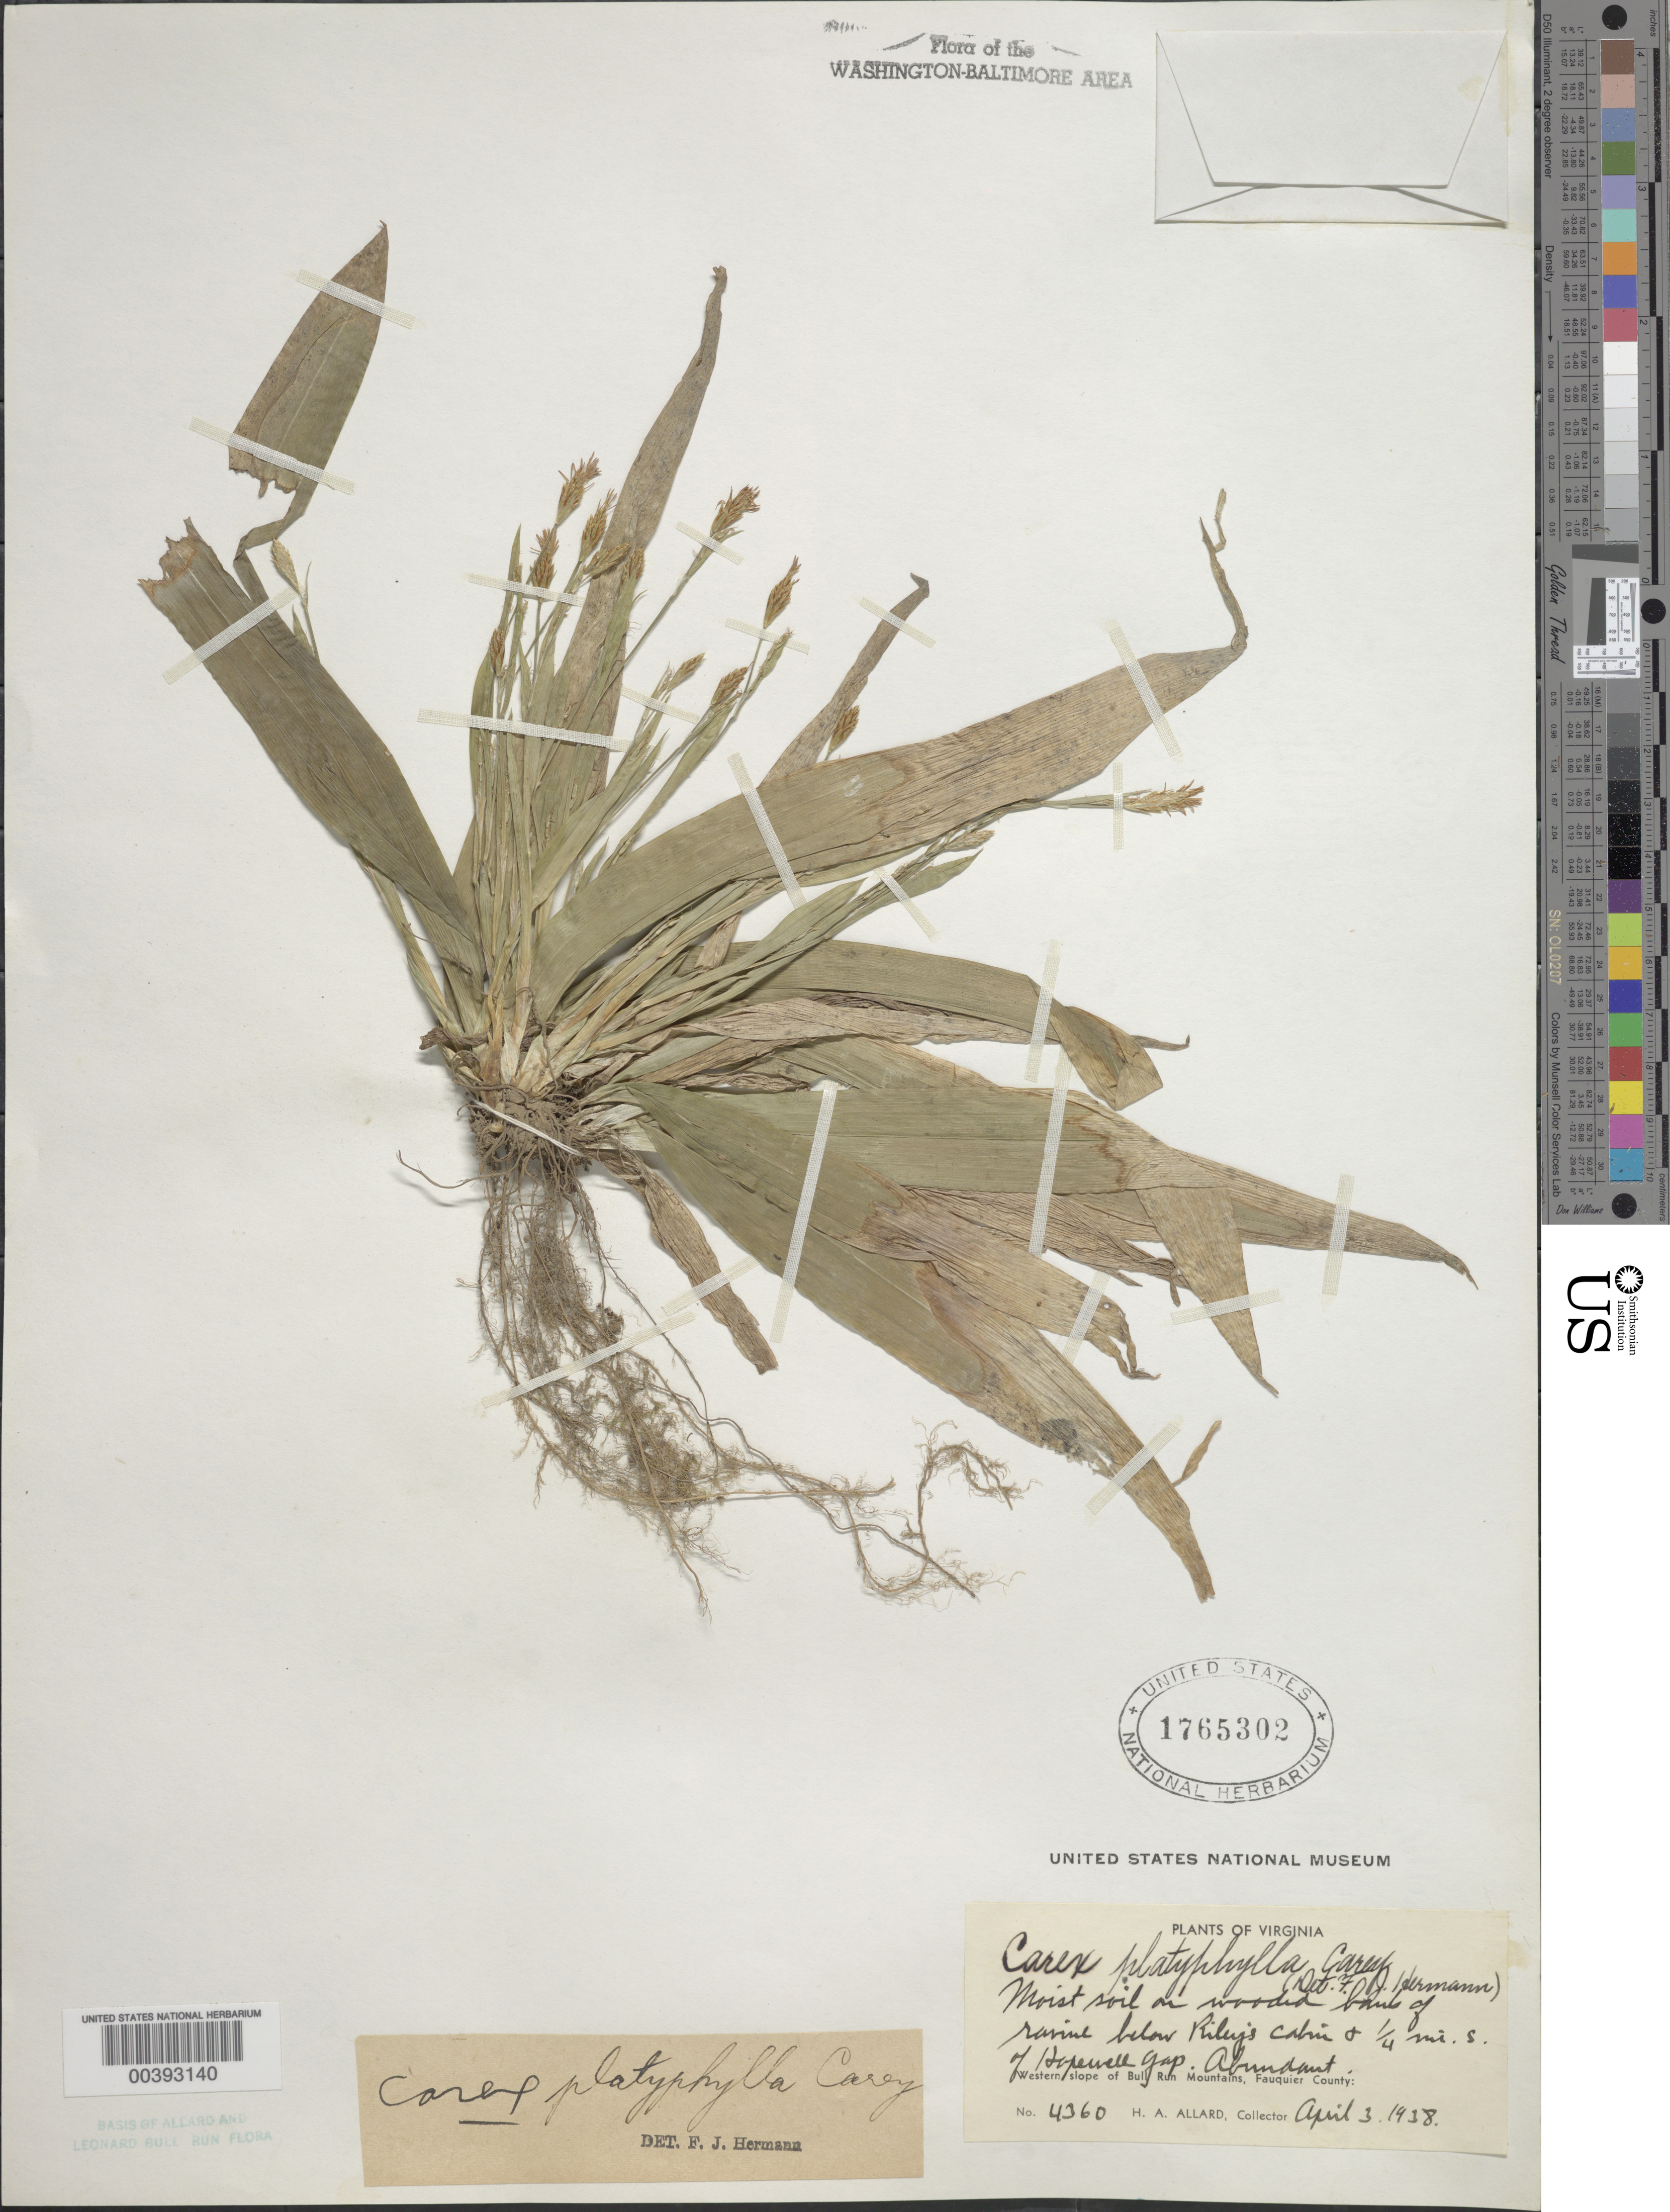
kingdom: Plantae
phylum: Tracheophyta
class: Liliopsida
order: Poales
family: Cyperaceae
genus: Carex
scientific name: Carex platyphylla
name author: J. Carey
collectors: H. A. Allard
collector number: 4360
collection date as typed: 03 Apr 1938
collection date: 1938-04-03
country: United States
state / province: Virginia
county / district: Fauquier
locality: South of Hopewell Gap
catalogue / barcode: US 1765302